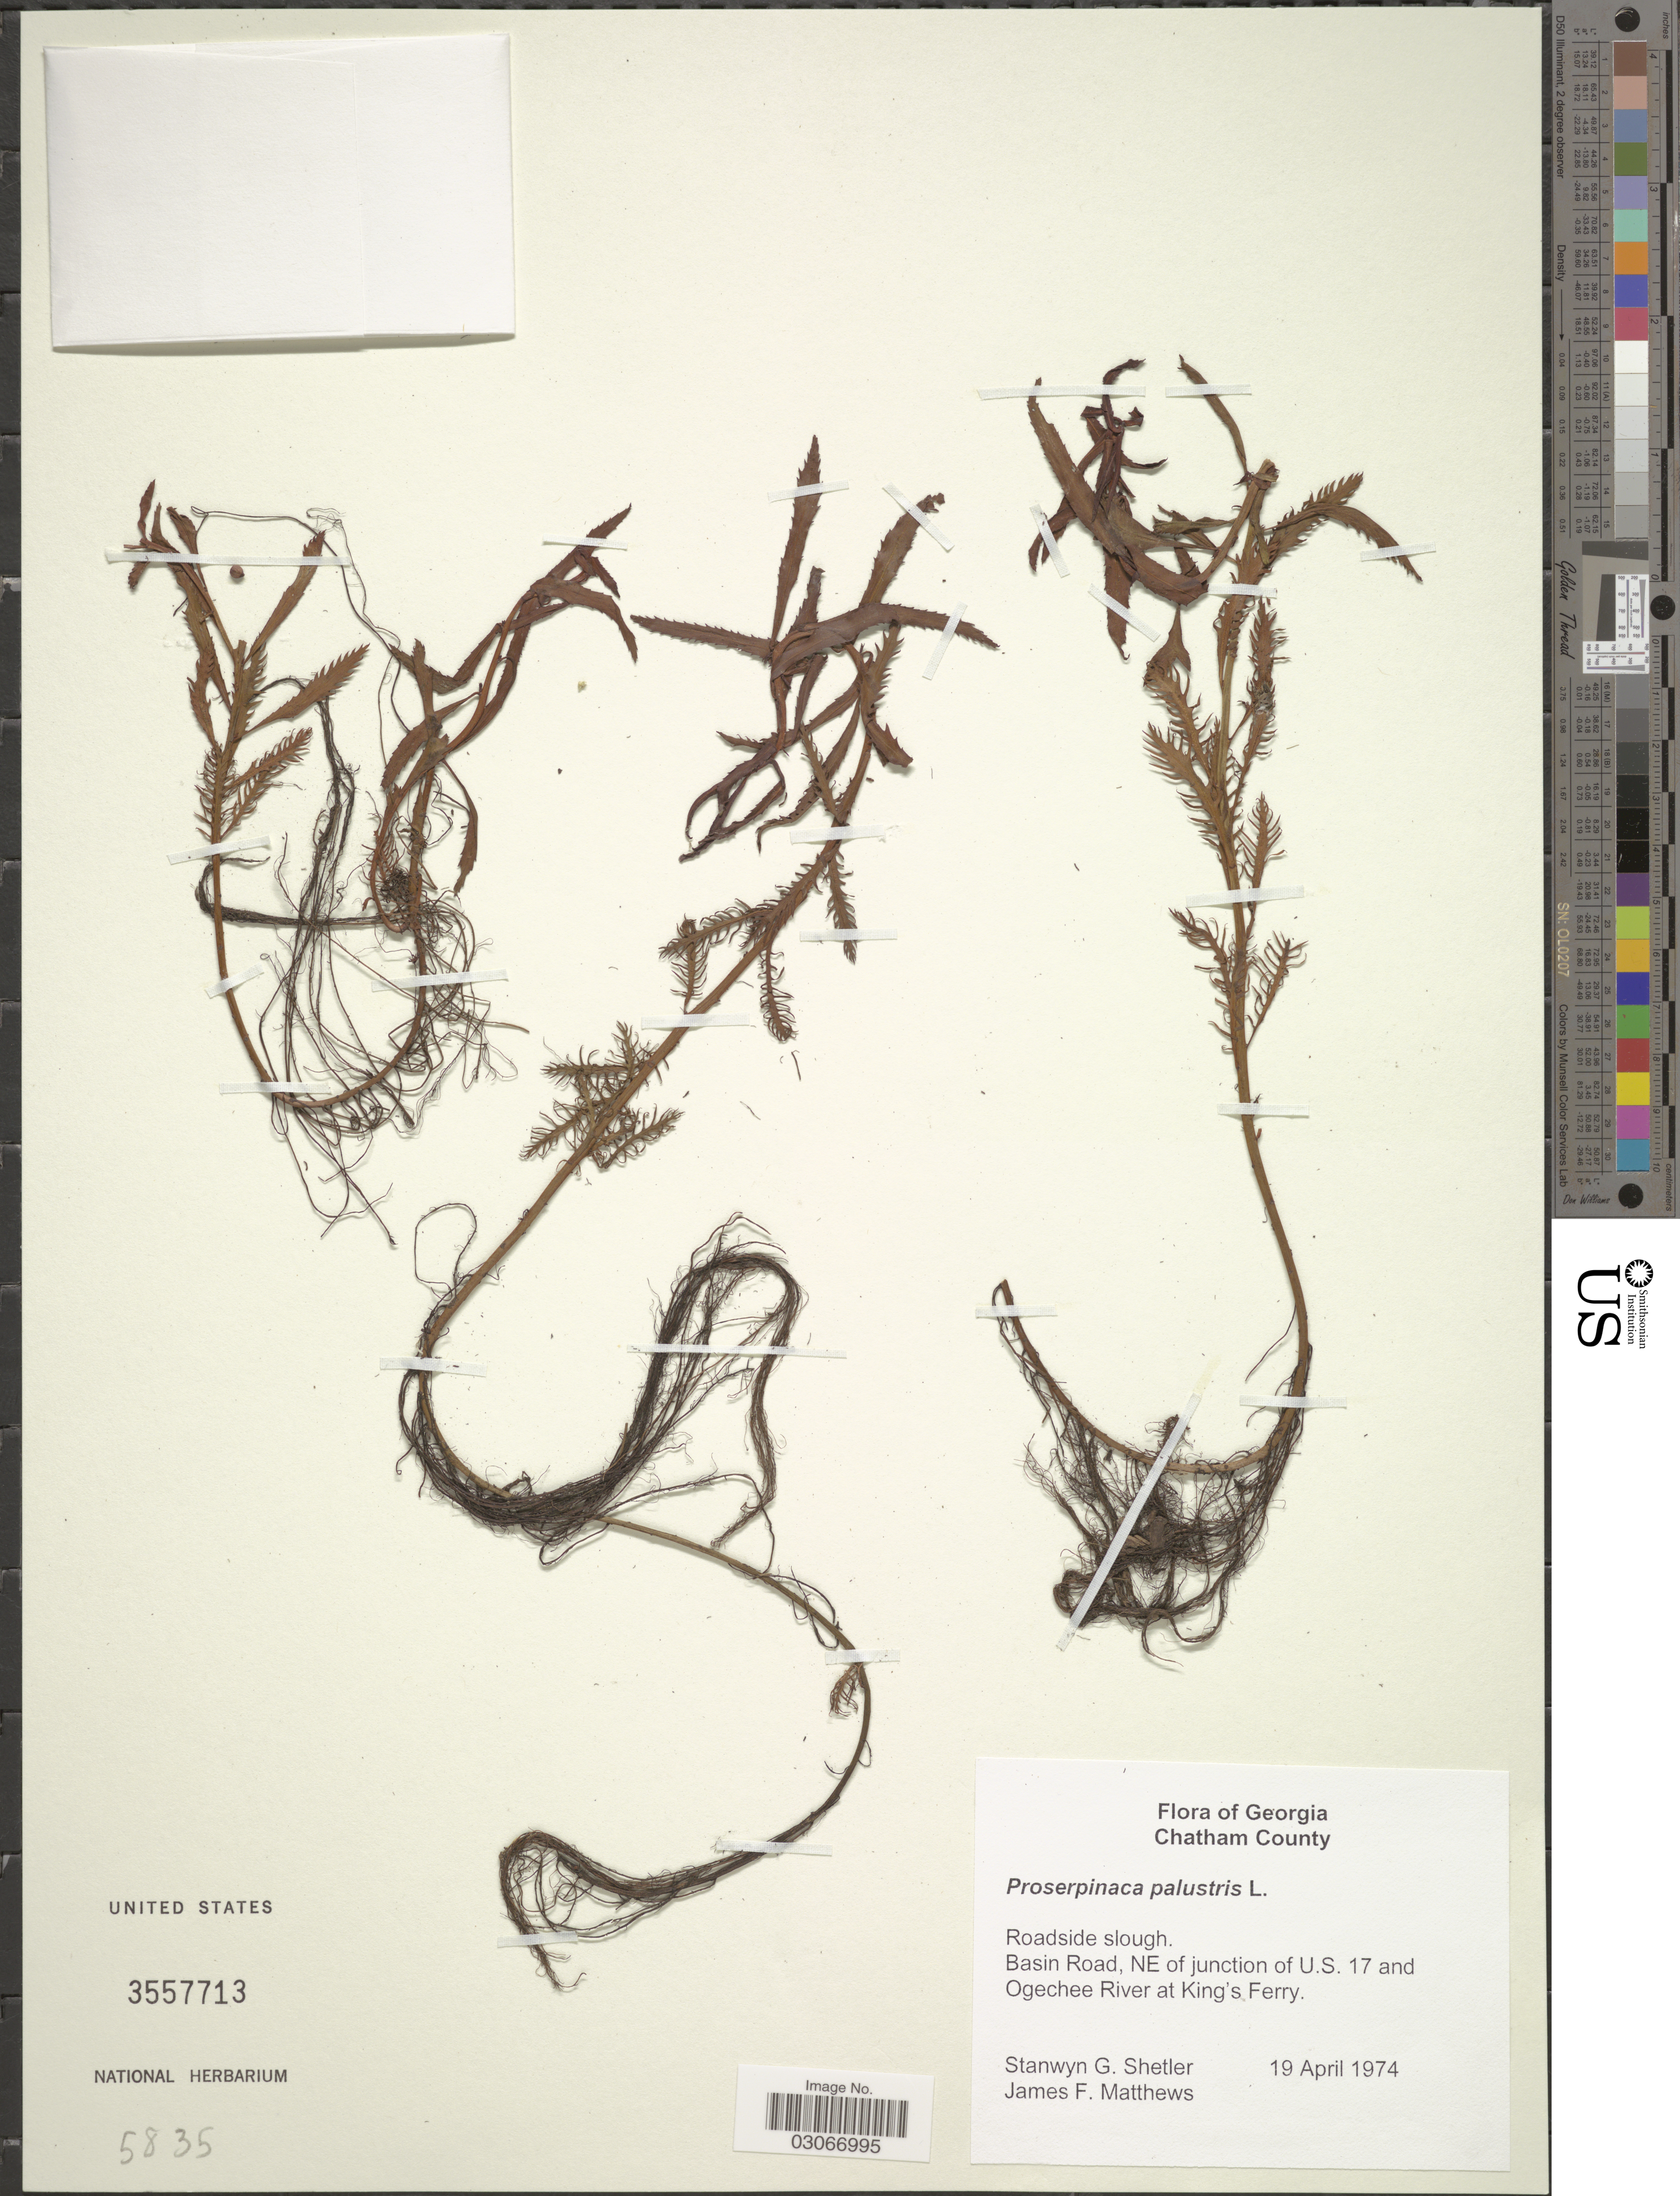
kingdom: Plantae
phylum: Tracheophyta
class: Magnoliopsida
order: Saxifragales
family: Haloragaceae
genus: Proserpinaca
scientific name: Proserpinaca palustris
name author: L.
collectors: S. Shetler & J. F. Mathews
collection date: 1974-04-19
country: United States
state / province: Georgia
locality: Chatham County. Basin Road, NE of junction of U.S. 17 and Ogechee River at King's Ferry.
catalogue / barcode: US 3557713